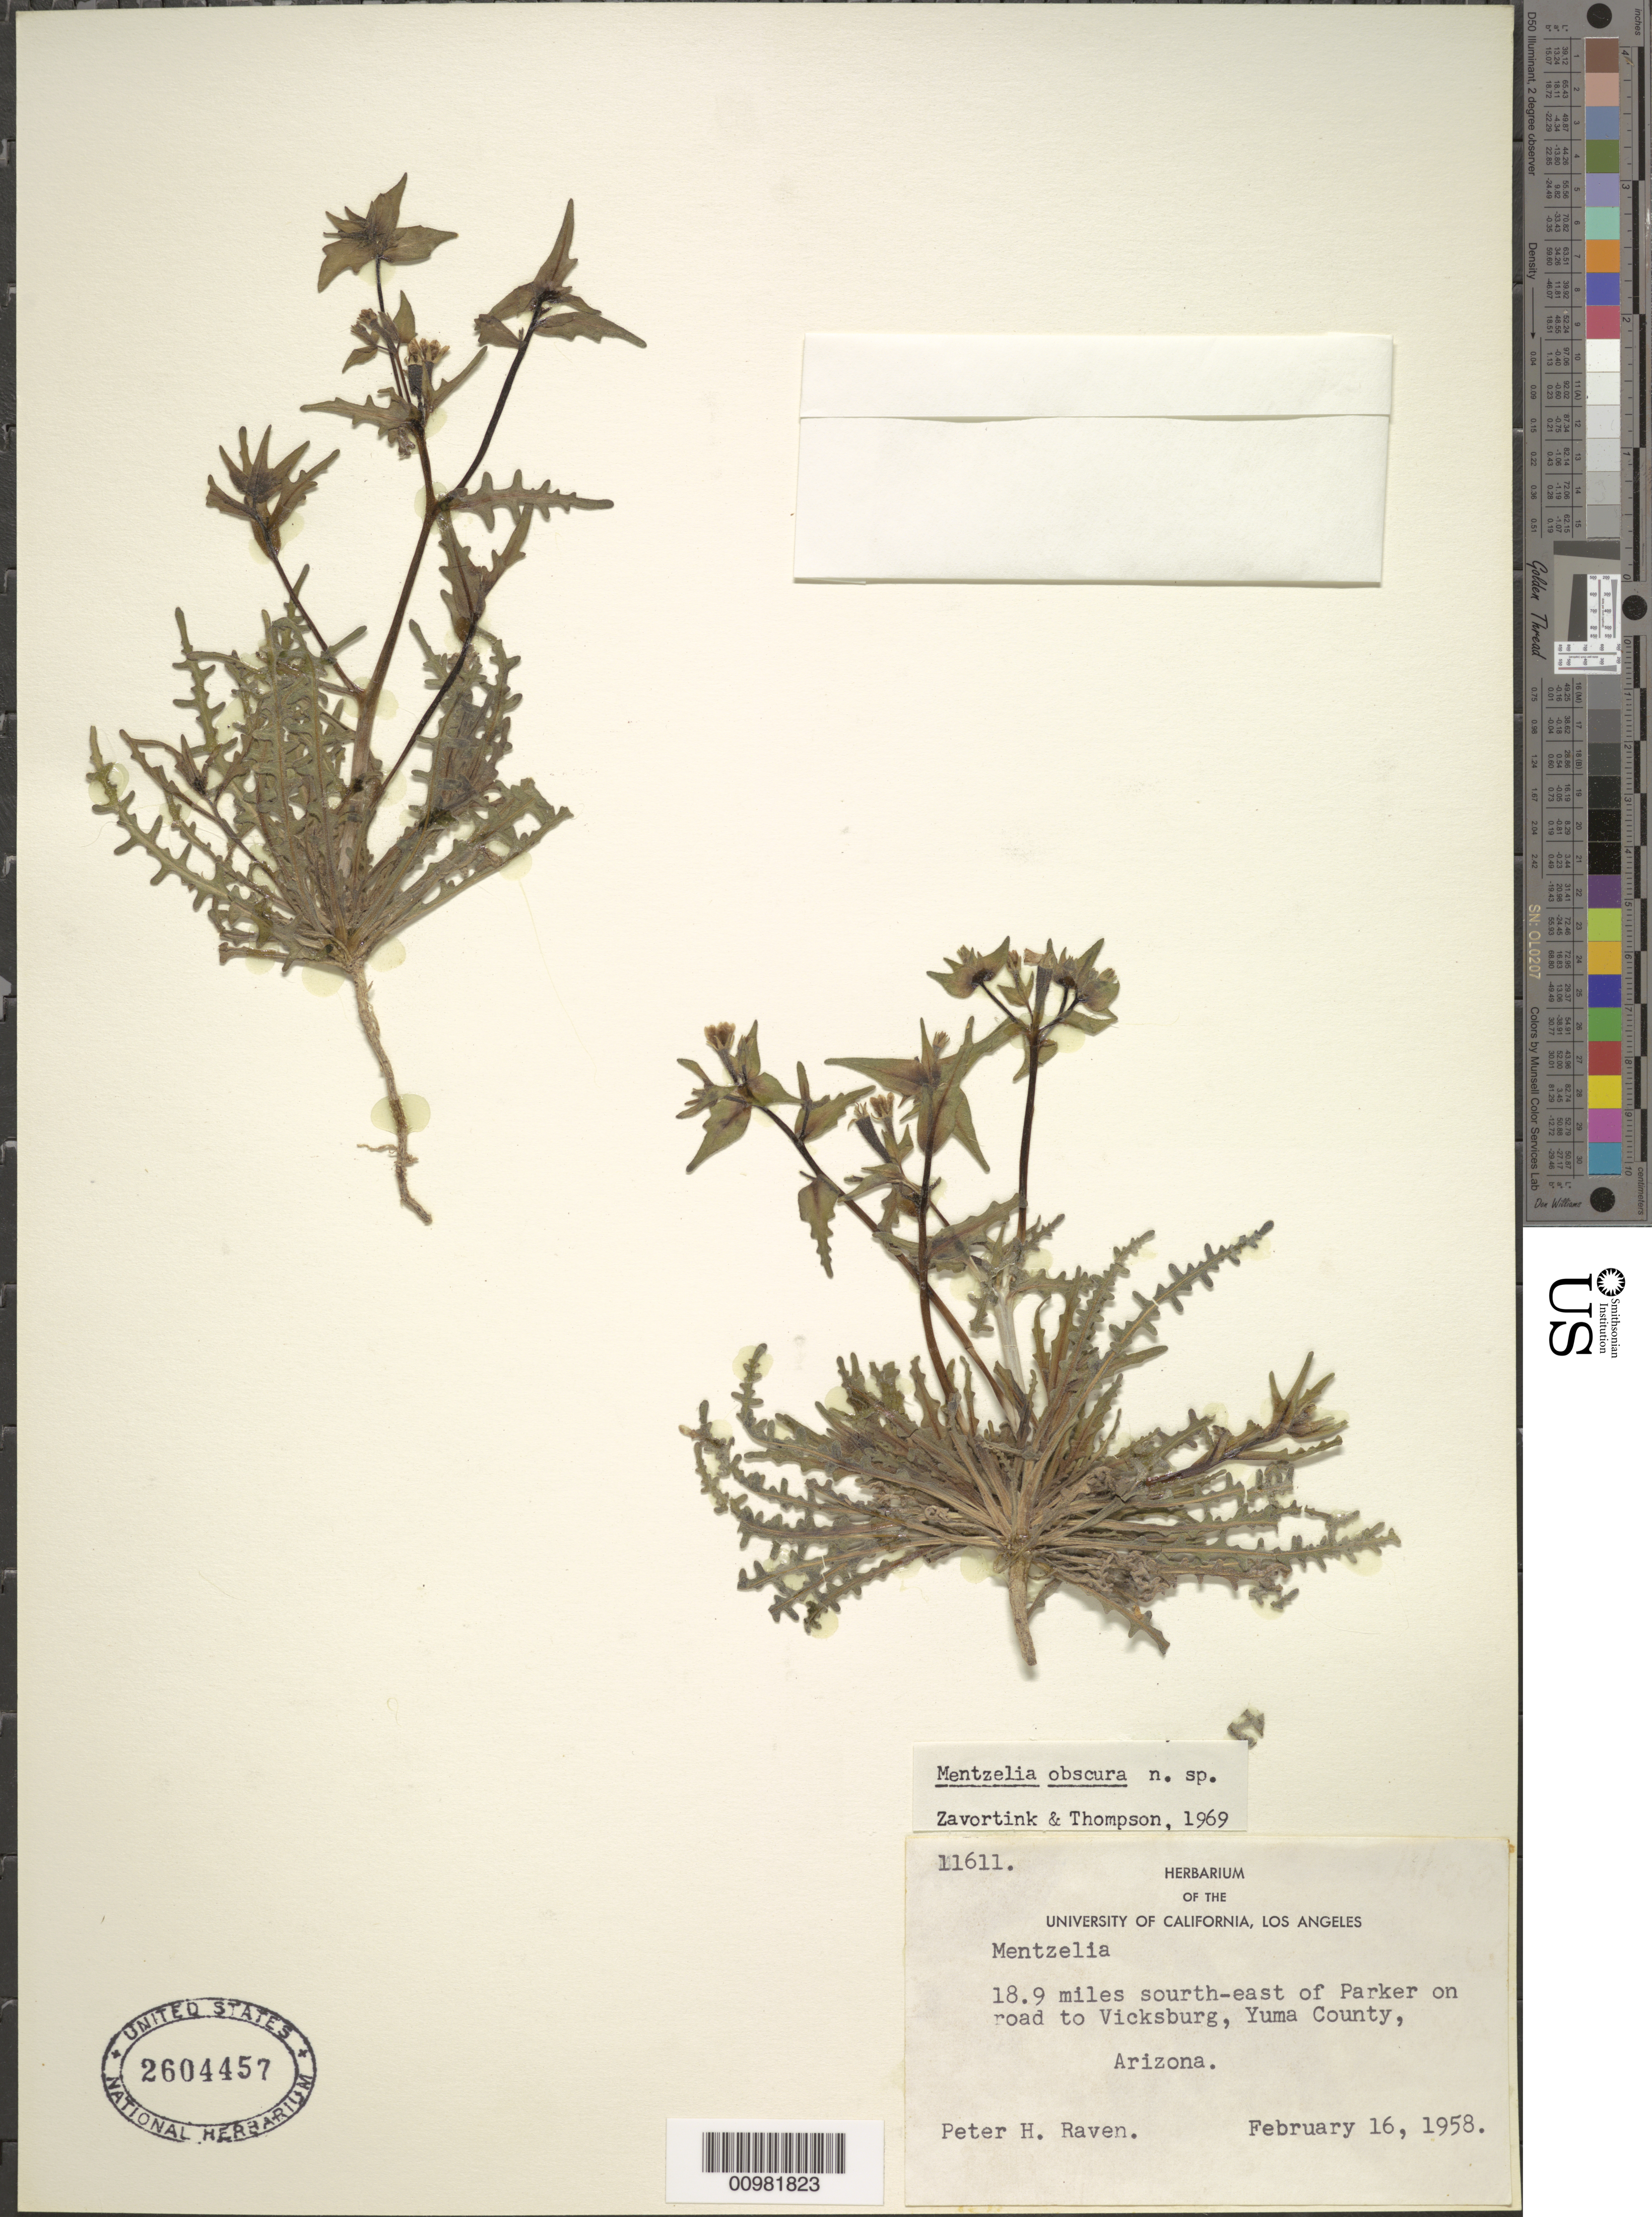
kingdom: Plantae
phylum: Tracheophyta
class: Magnoliopsida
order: Cornales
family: Loasaceae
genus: Mentzelia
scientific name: Mentzelia obscura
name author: H.J. Thomps. & J.E. Roberts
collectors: P. H. Raven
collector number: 11611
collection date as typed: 16 Feb 1958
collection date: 1958-02-16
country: United States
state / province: Arizona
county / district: Yuma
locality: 18.9 mi. SE of Parker on road to Vicksburg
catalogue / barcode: US 2604457